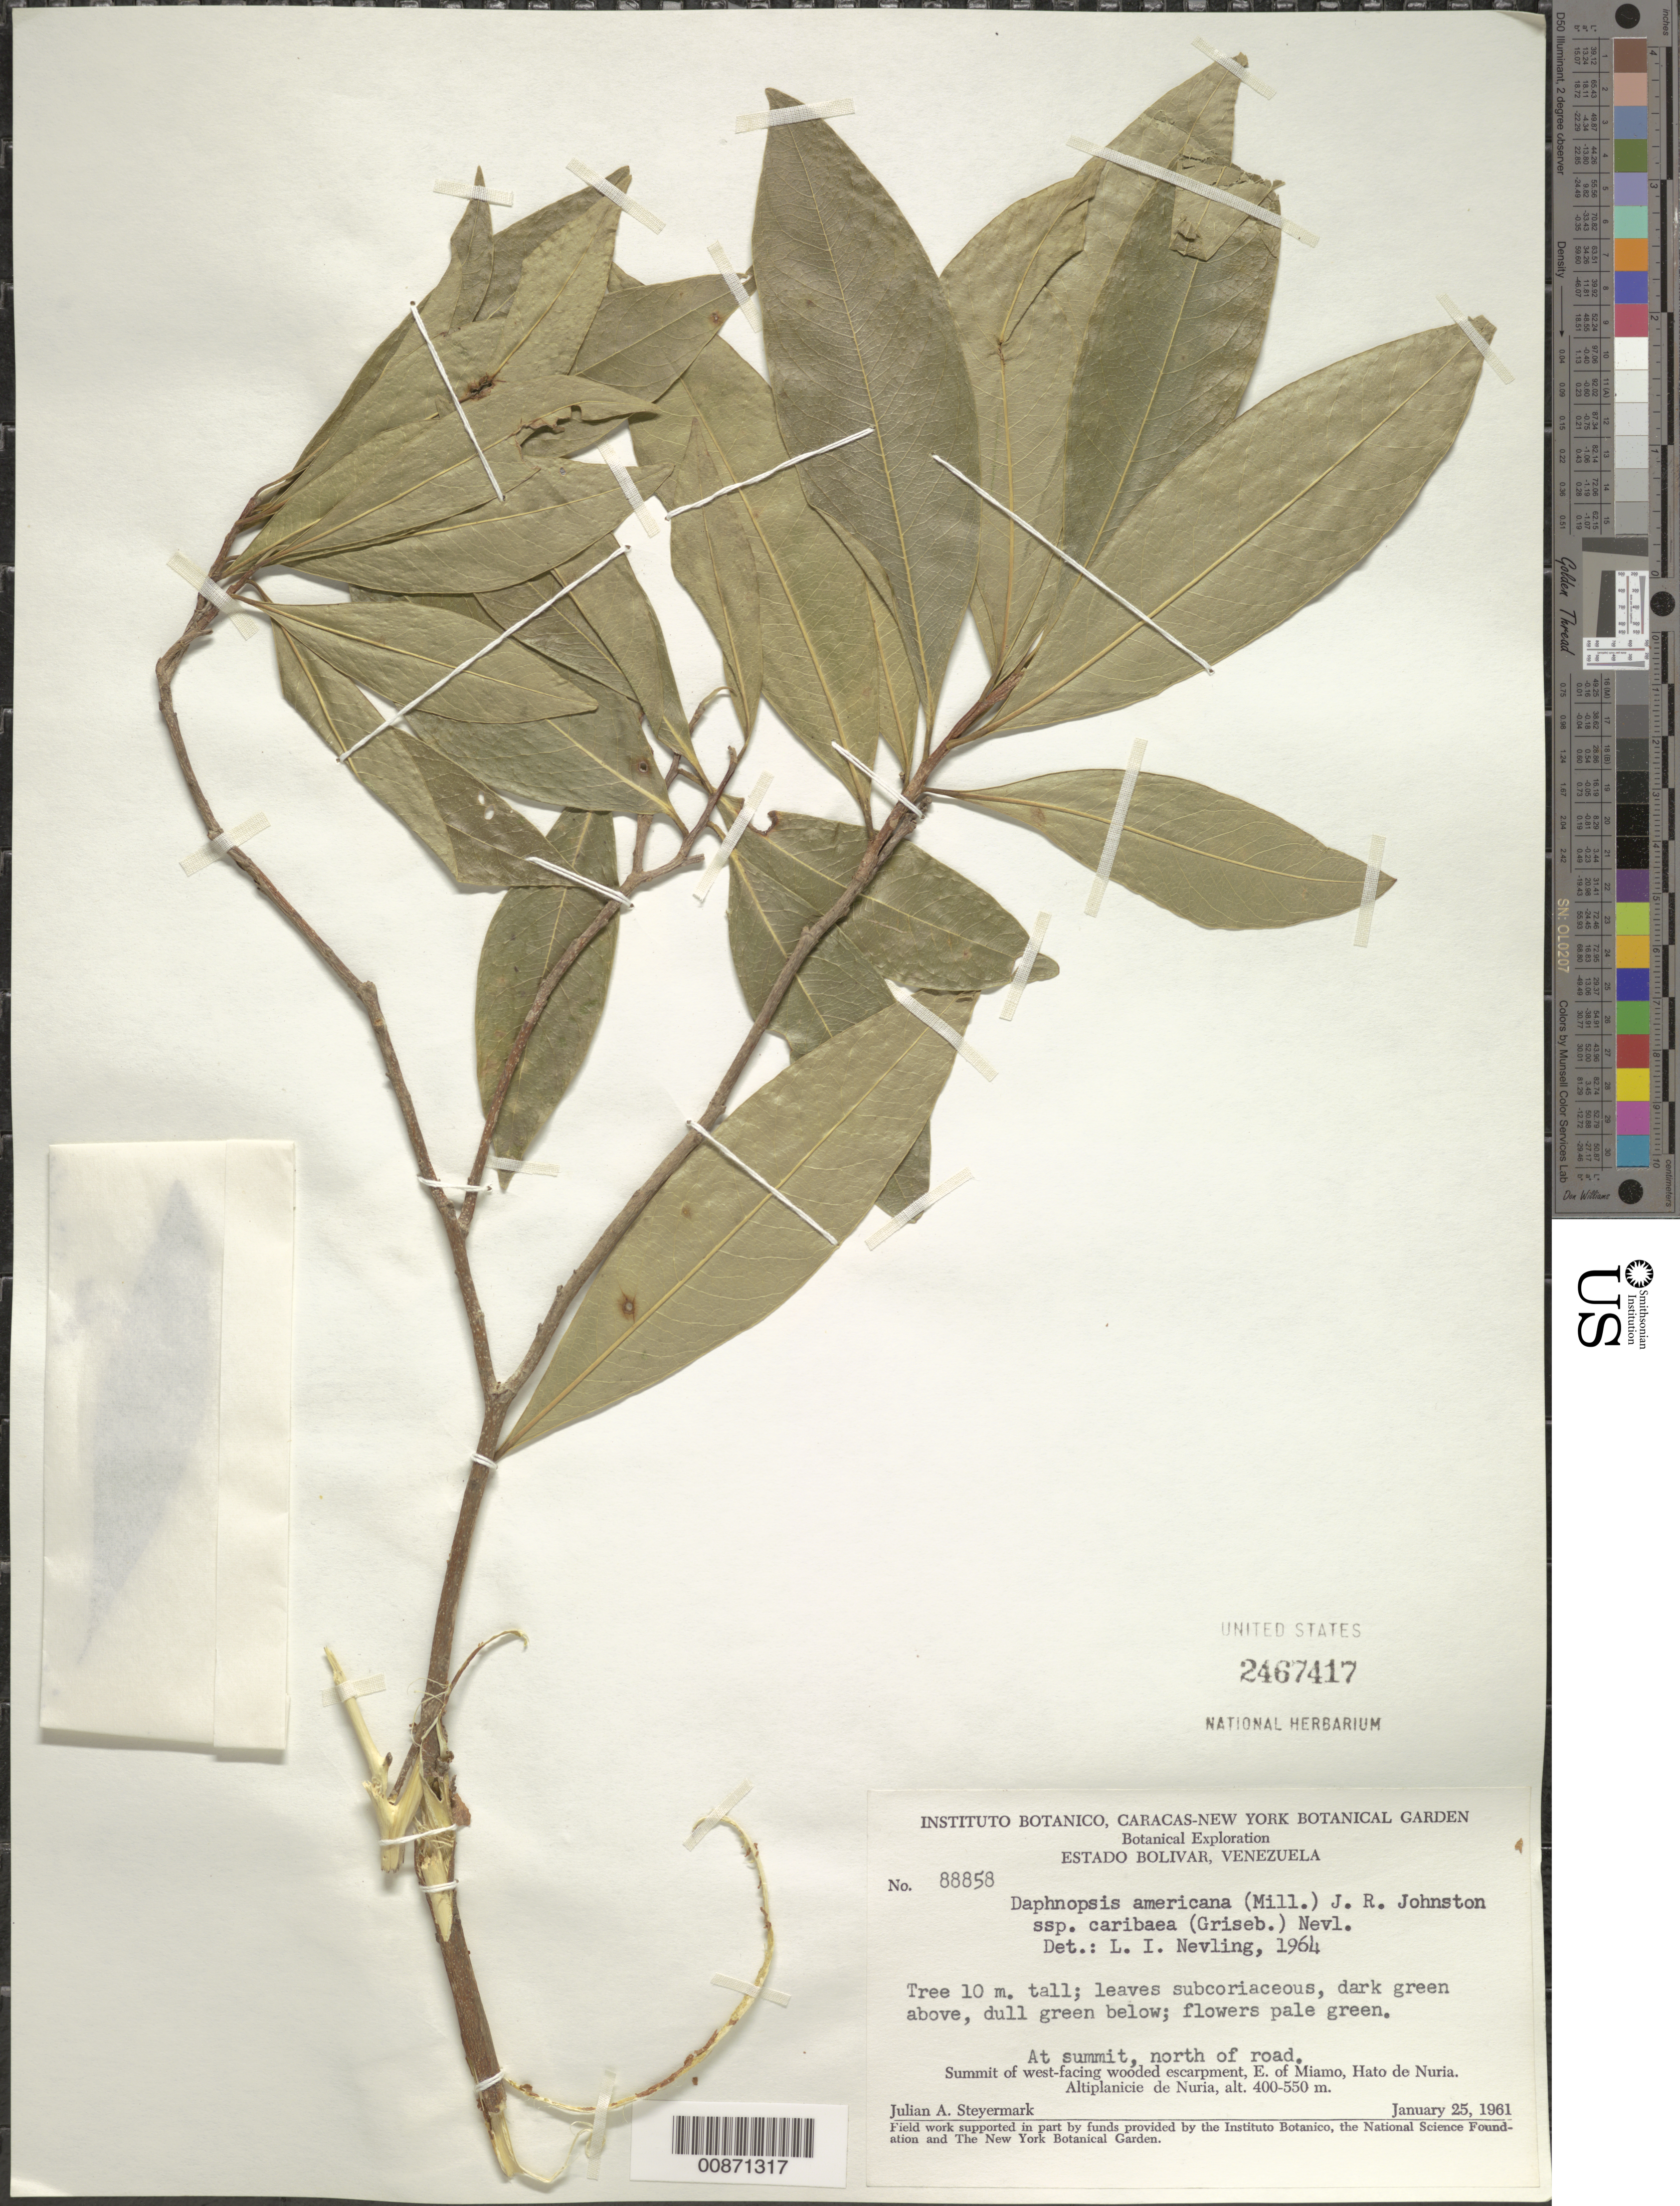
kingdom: Plantae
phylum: Tracheophyta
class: Magnoliopsida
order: Malvales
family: Thymelaeaceae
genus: Daphnopsis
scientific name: Daphnopsis americana subsp. caribaea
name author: (Griseb.) Nevling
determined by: Nevling, L. I., Jr.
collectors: J. Steyermark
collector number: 88858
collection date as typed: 25-Jan-61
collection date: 1961-01-25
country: Venezuela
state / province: Bolívar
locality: Altiplanicie de Nuria; E of Miamo, Hato de Nuria; at summit, north of road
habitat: West-facing wooded escarpment, summit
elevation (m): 400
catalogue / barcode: US 2467417